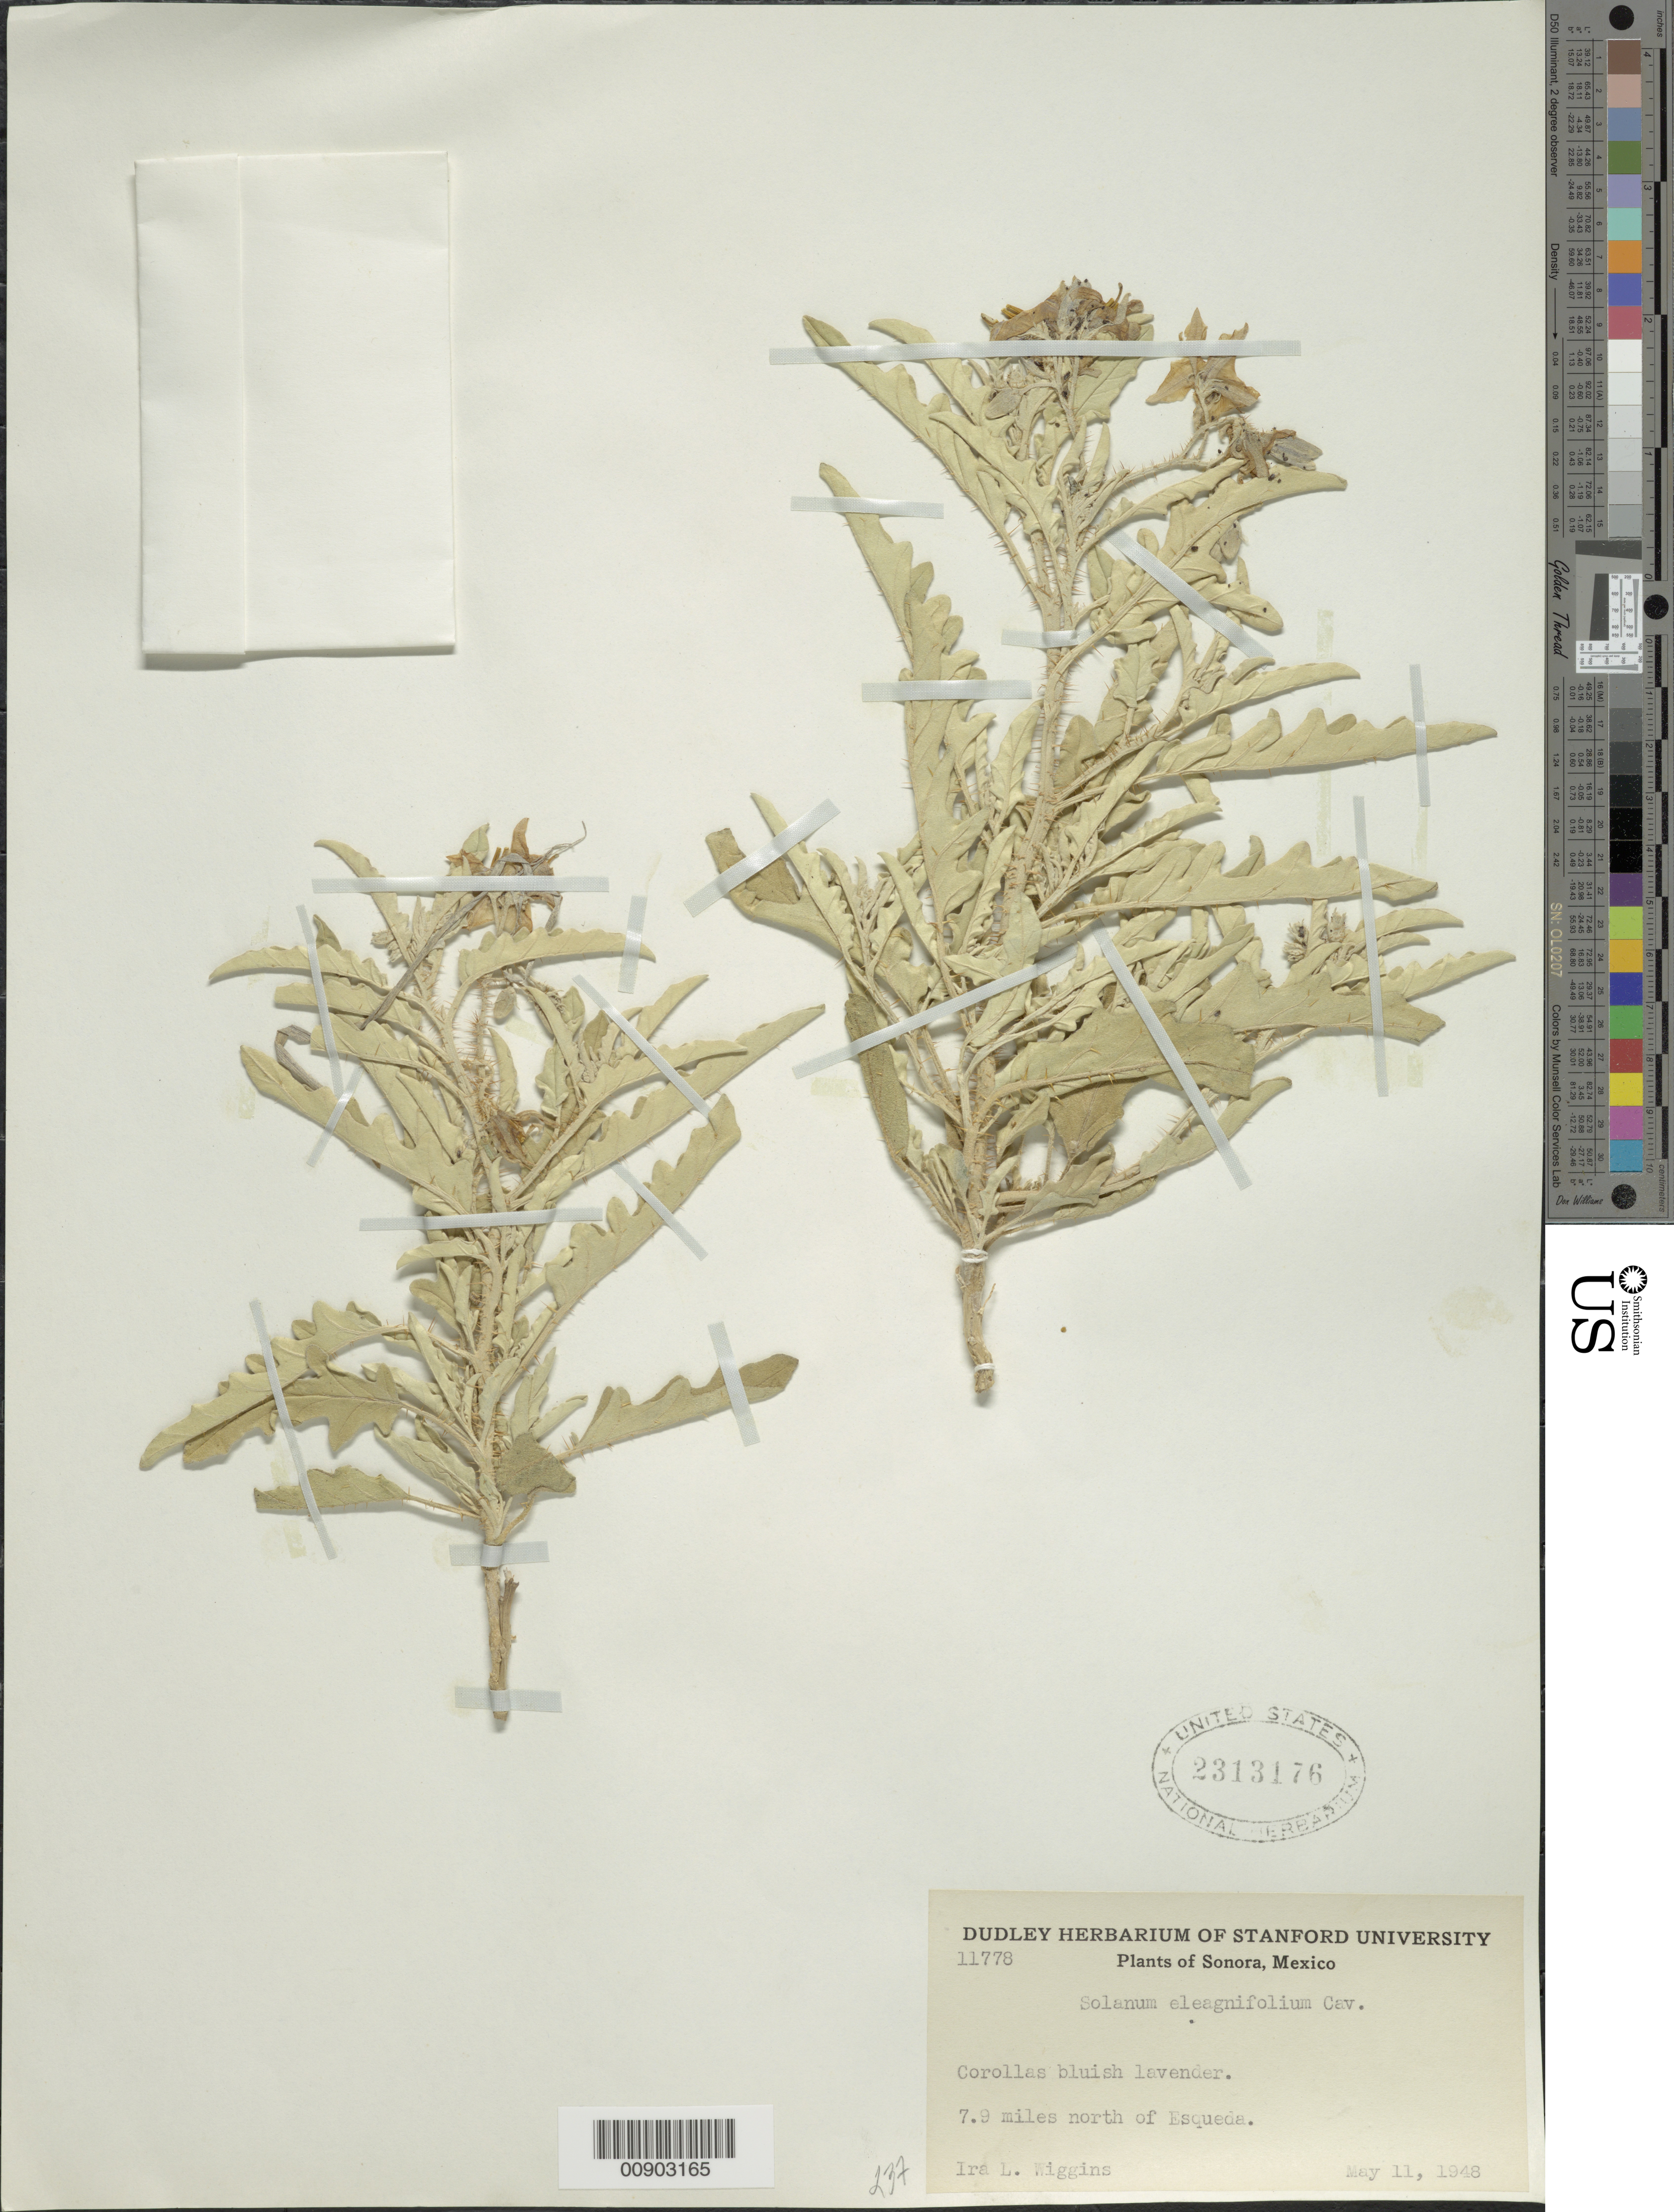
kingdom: Plantae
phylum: Tracheophyta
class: Magnoliopsida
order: Solanales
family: Solanaceae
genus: Solanum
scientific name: Solanum elaeagnifolium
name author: Cav.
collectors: I. L. Wiggins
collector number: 11778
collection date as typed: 11 May 1948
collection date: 1948-05-11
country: Mexico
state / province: Sonora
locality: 7.9 miles north of Esqueda, Sonora.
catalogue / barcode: US 2313176